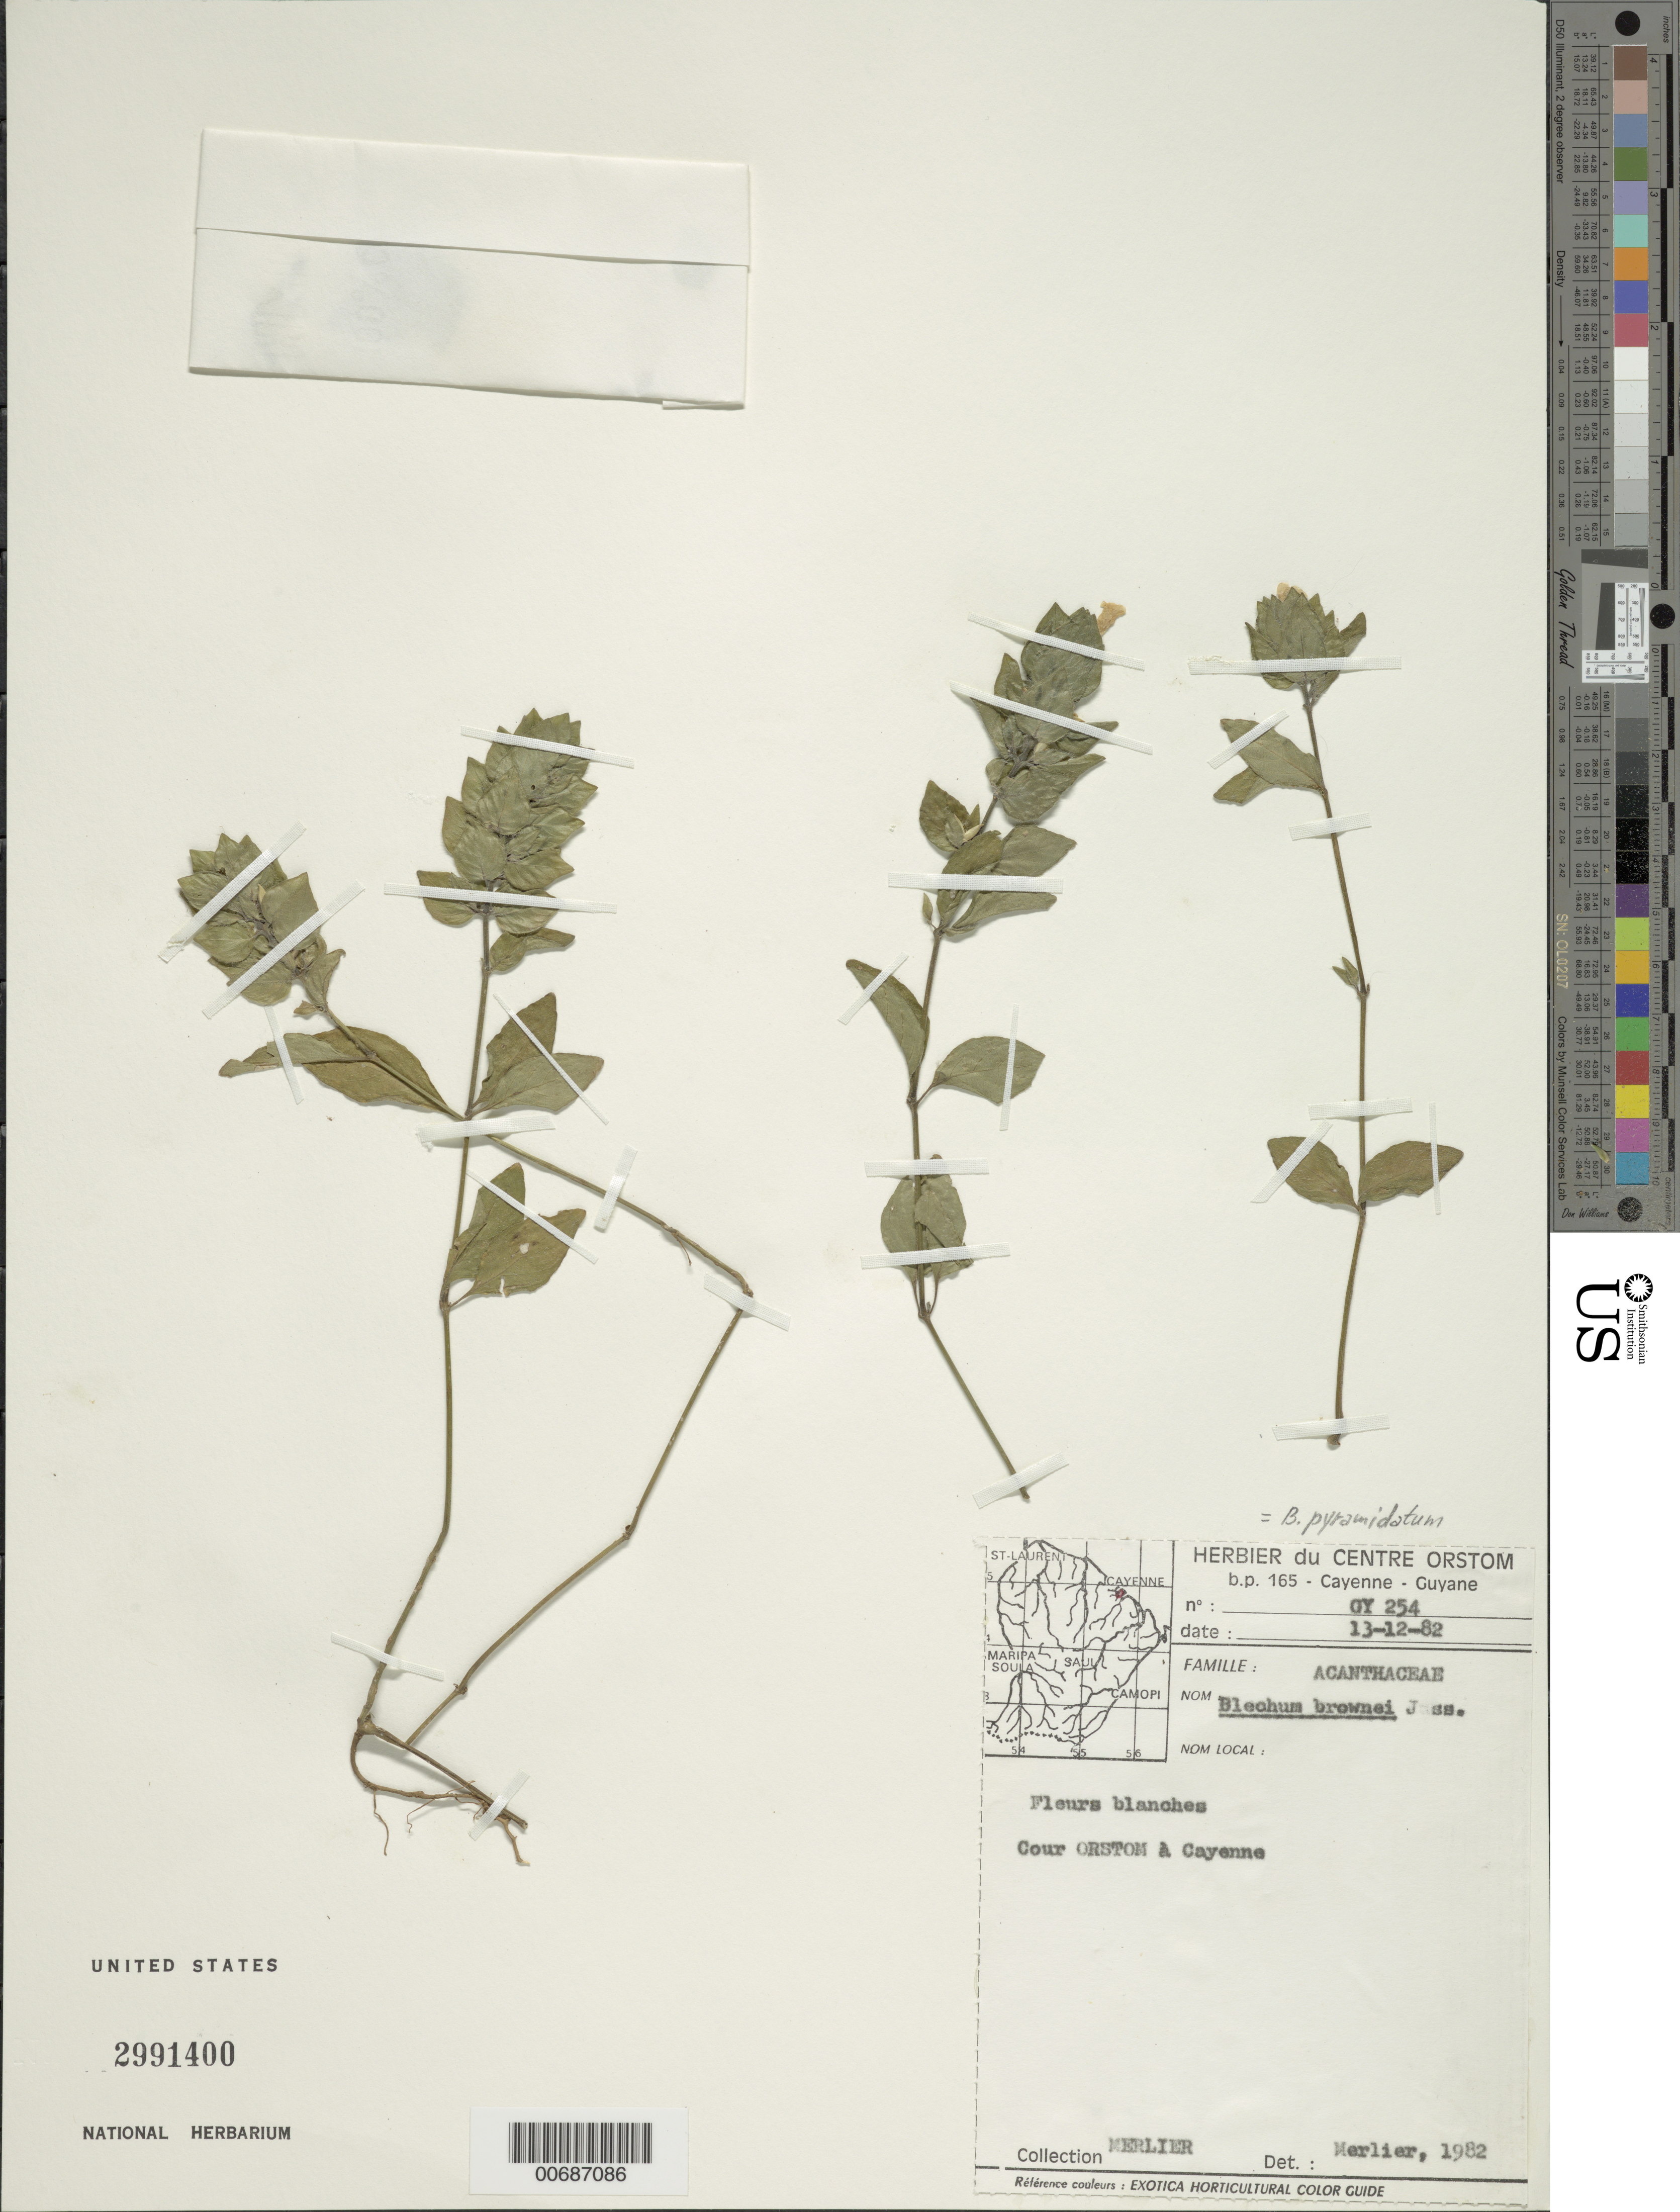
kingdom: Plantae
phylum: Tracheophyta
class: Magnoliopsida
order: Lamiales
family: Acanthaceae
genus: Blechum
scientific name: Blechum brownei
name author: Juss.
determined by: Merlier, --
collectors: -. Merlier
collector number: GY 224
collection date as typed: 13-Dec-82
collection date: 1982-12-13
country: French Guiana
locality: Cour Orstom A Cayenne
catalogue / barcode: US 2991400